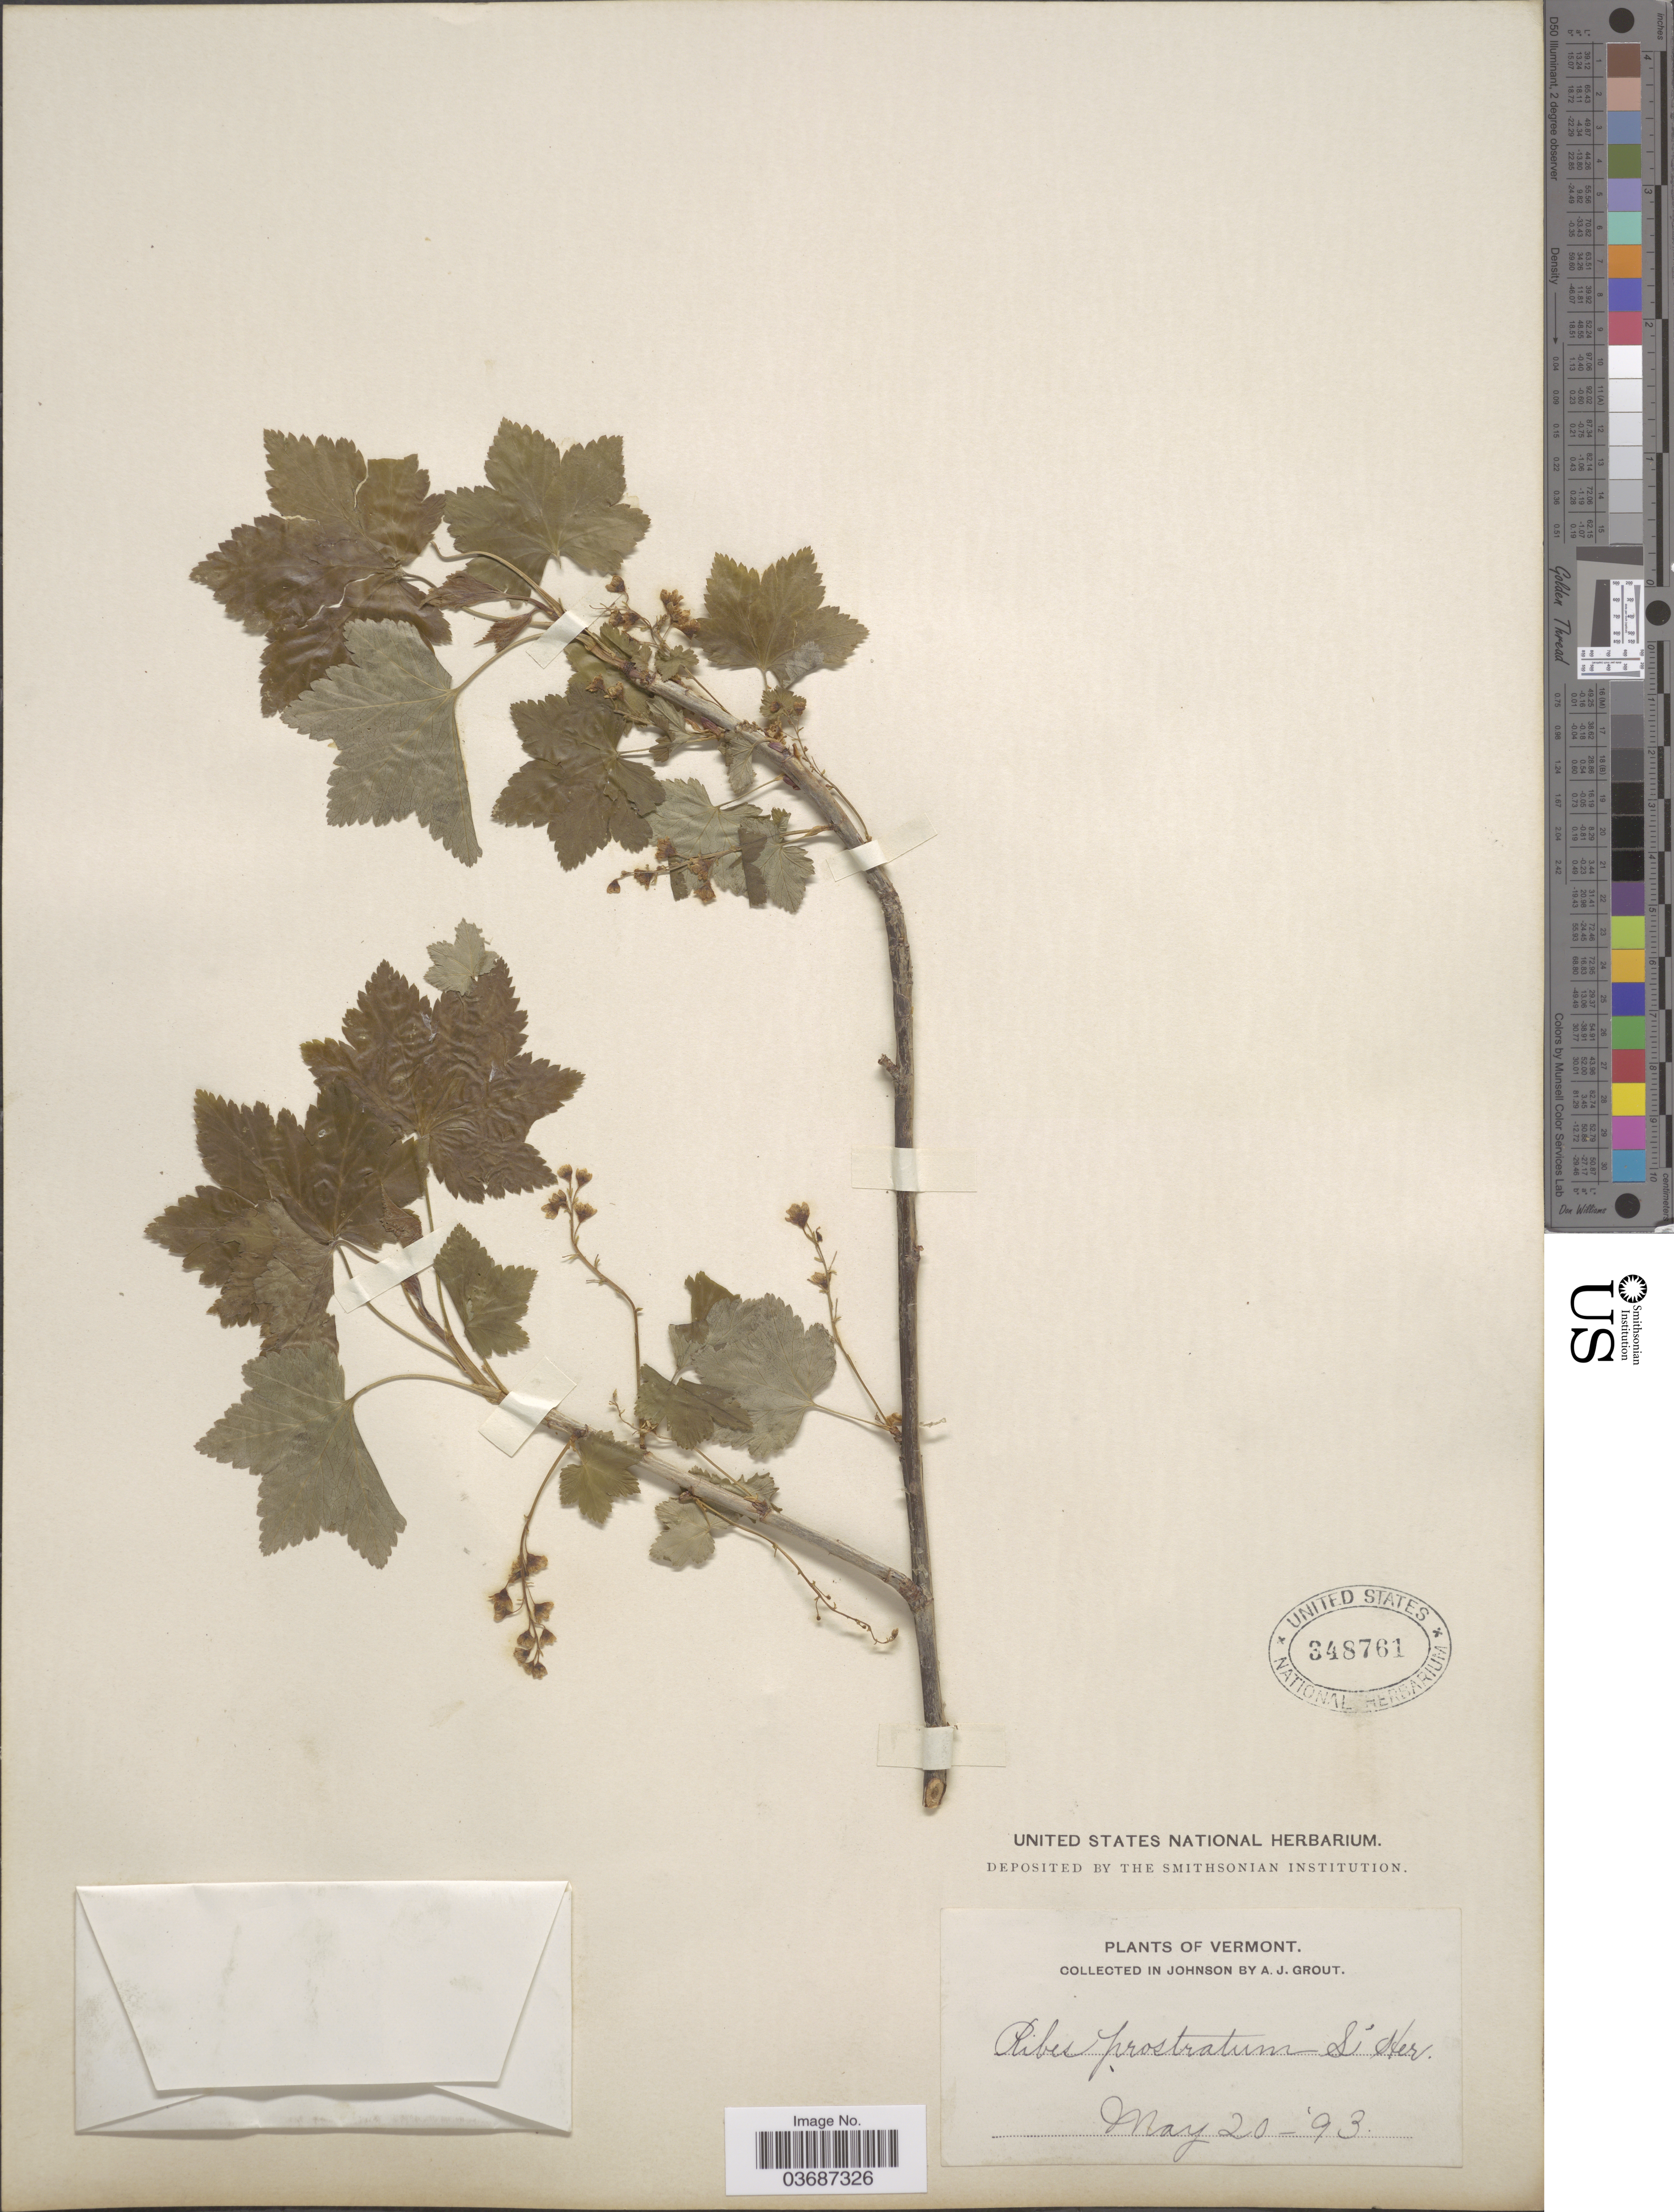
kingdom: Plantae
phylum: Tracheophyta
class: Magnoliopsida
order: Saxifragales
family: Grossulariaceae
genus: Ribes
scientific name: Ribes glandulosum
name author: Ruiz & Pav.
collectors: A. J. Grout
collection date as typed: Transcribed d/m/y: 20/5/93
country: United States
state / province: Vermont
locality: In Johnson.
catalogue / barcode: US 348761